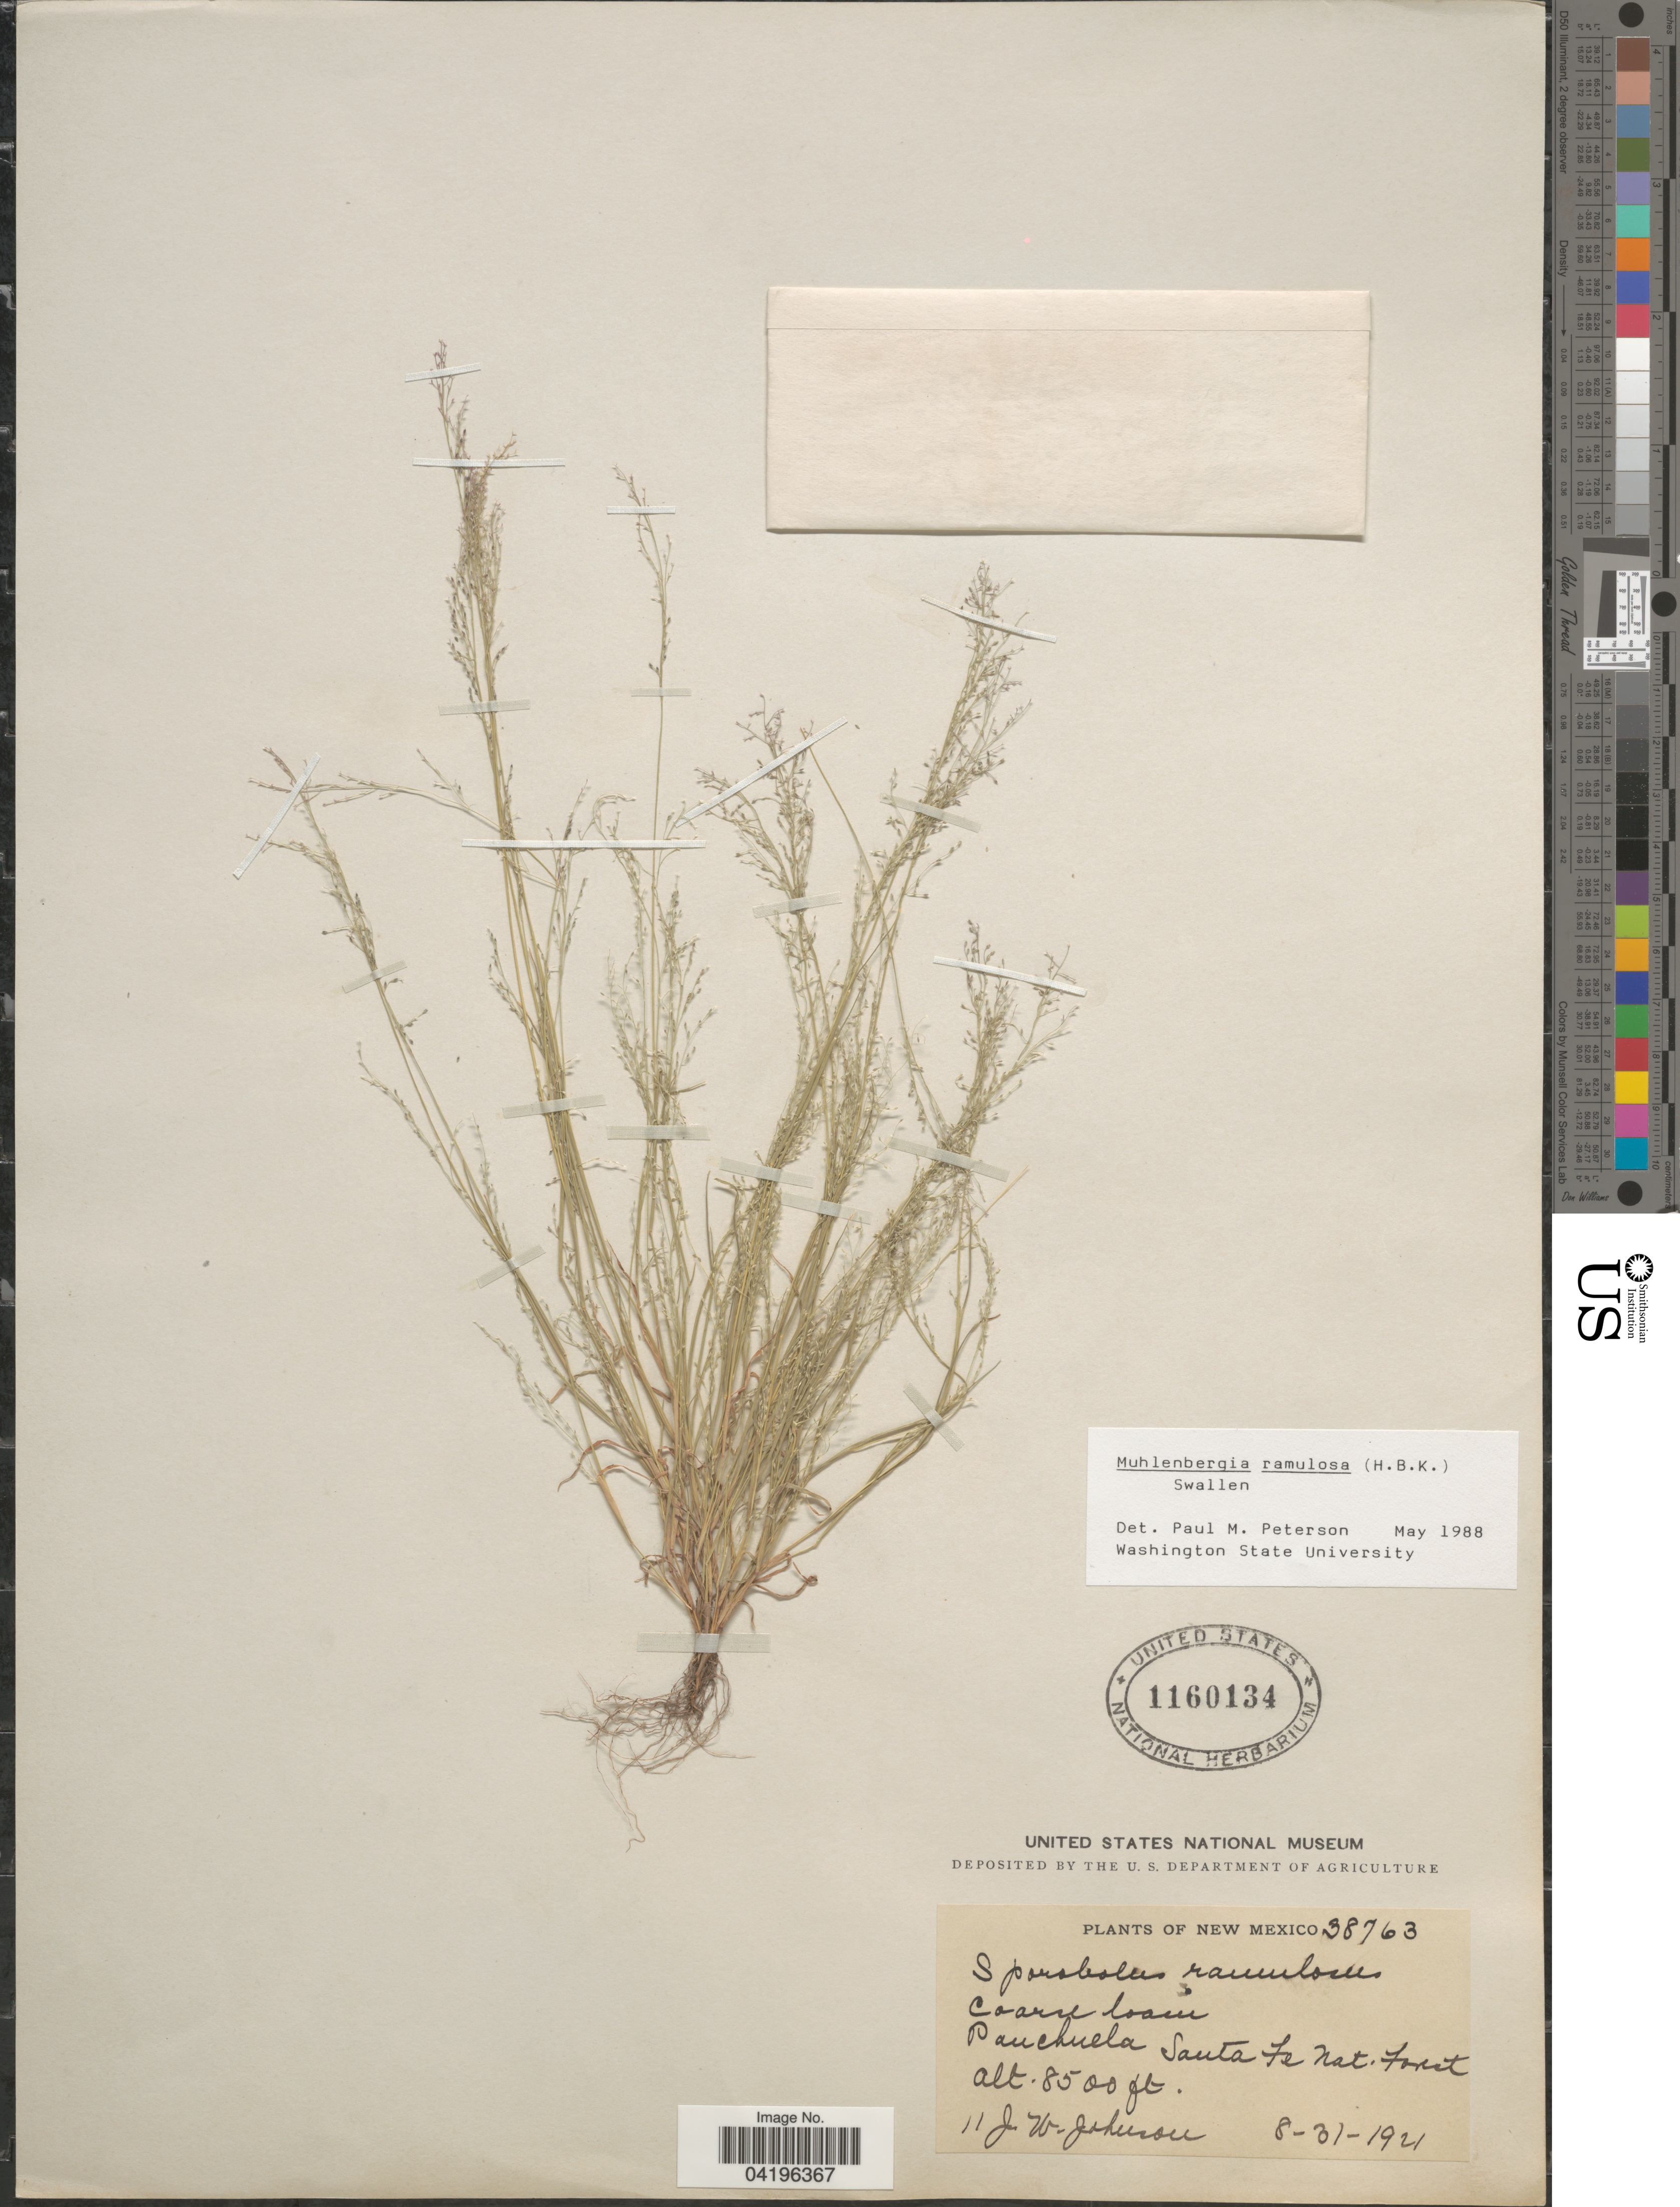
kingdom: Plantae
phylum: Tracheophyta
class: Liliopsida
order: Poales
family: Poaceae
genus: Muhlenbergia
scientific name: Muhlenbergia ramulosa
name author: (Kunth) Swallen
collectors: J. W. Johnson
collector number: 11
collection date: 1921-08-31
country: United States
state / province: New Mexico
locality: Panchuela Santa Fe Nat. Forest.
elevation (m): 2591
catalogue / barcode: US 1160134